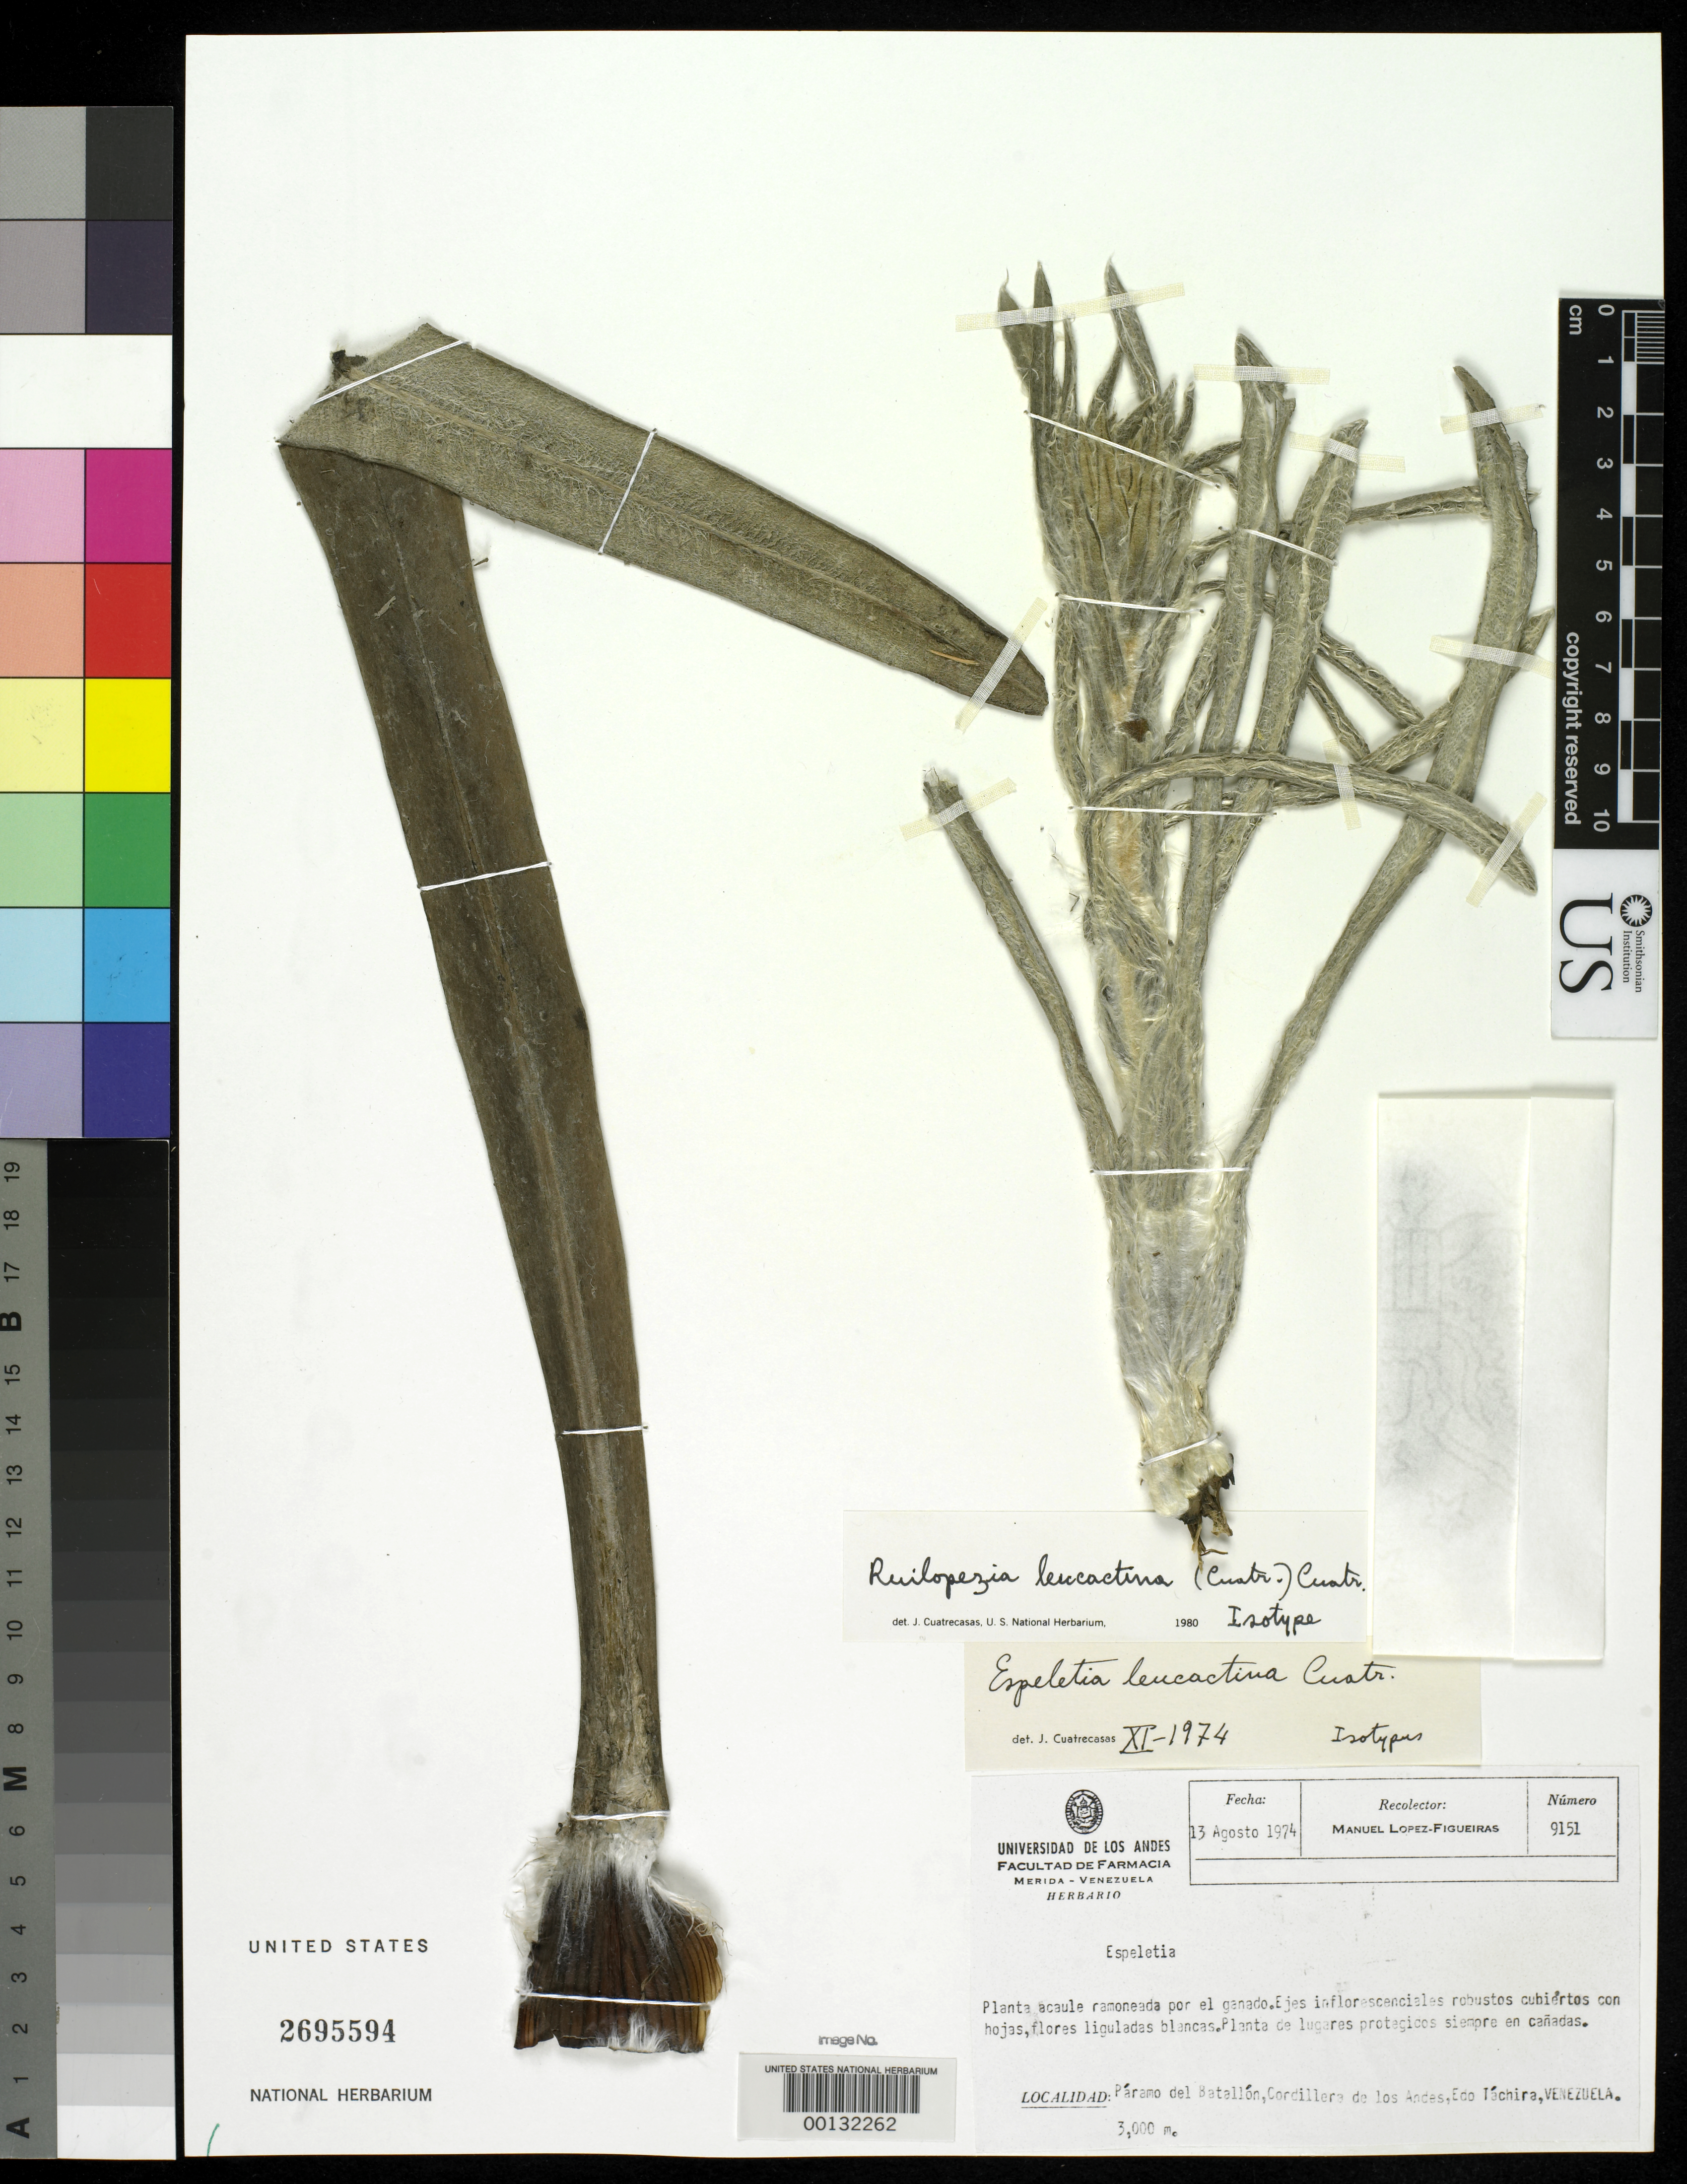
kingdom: Plantae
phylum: Tracheophyta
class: Magnoliopsida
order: Asterales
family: Asteraceae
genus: Espeletia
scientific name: Espeletia leucactina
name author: Cuatrec.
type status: Isotype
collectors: M. López Figueiras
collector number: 9151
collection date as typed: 13 Aug 1974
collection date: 1974-08-13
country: Venezuela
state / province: Tachira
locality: Páramo del Batallon, Cordillera de Los Andes.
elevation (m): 3000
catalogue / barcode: US 2695594